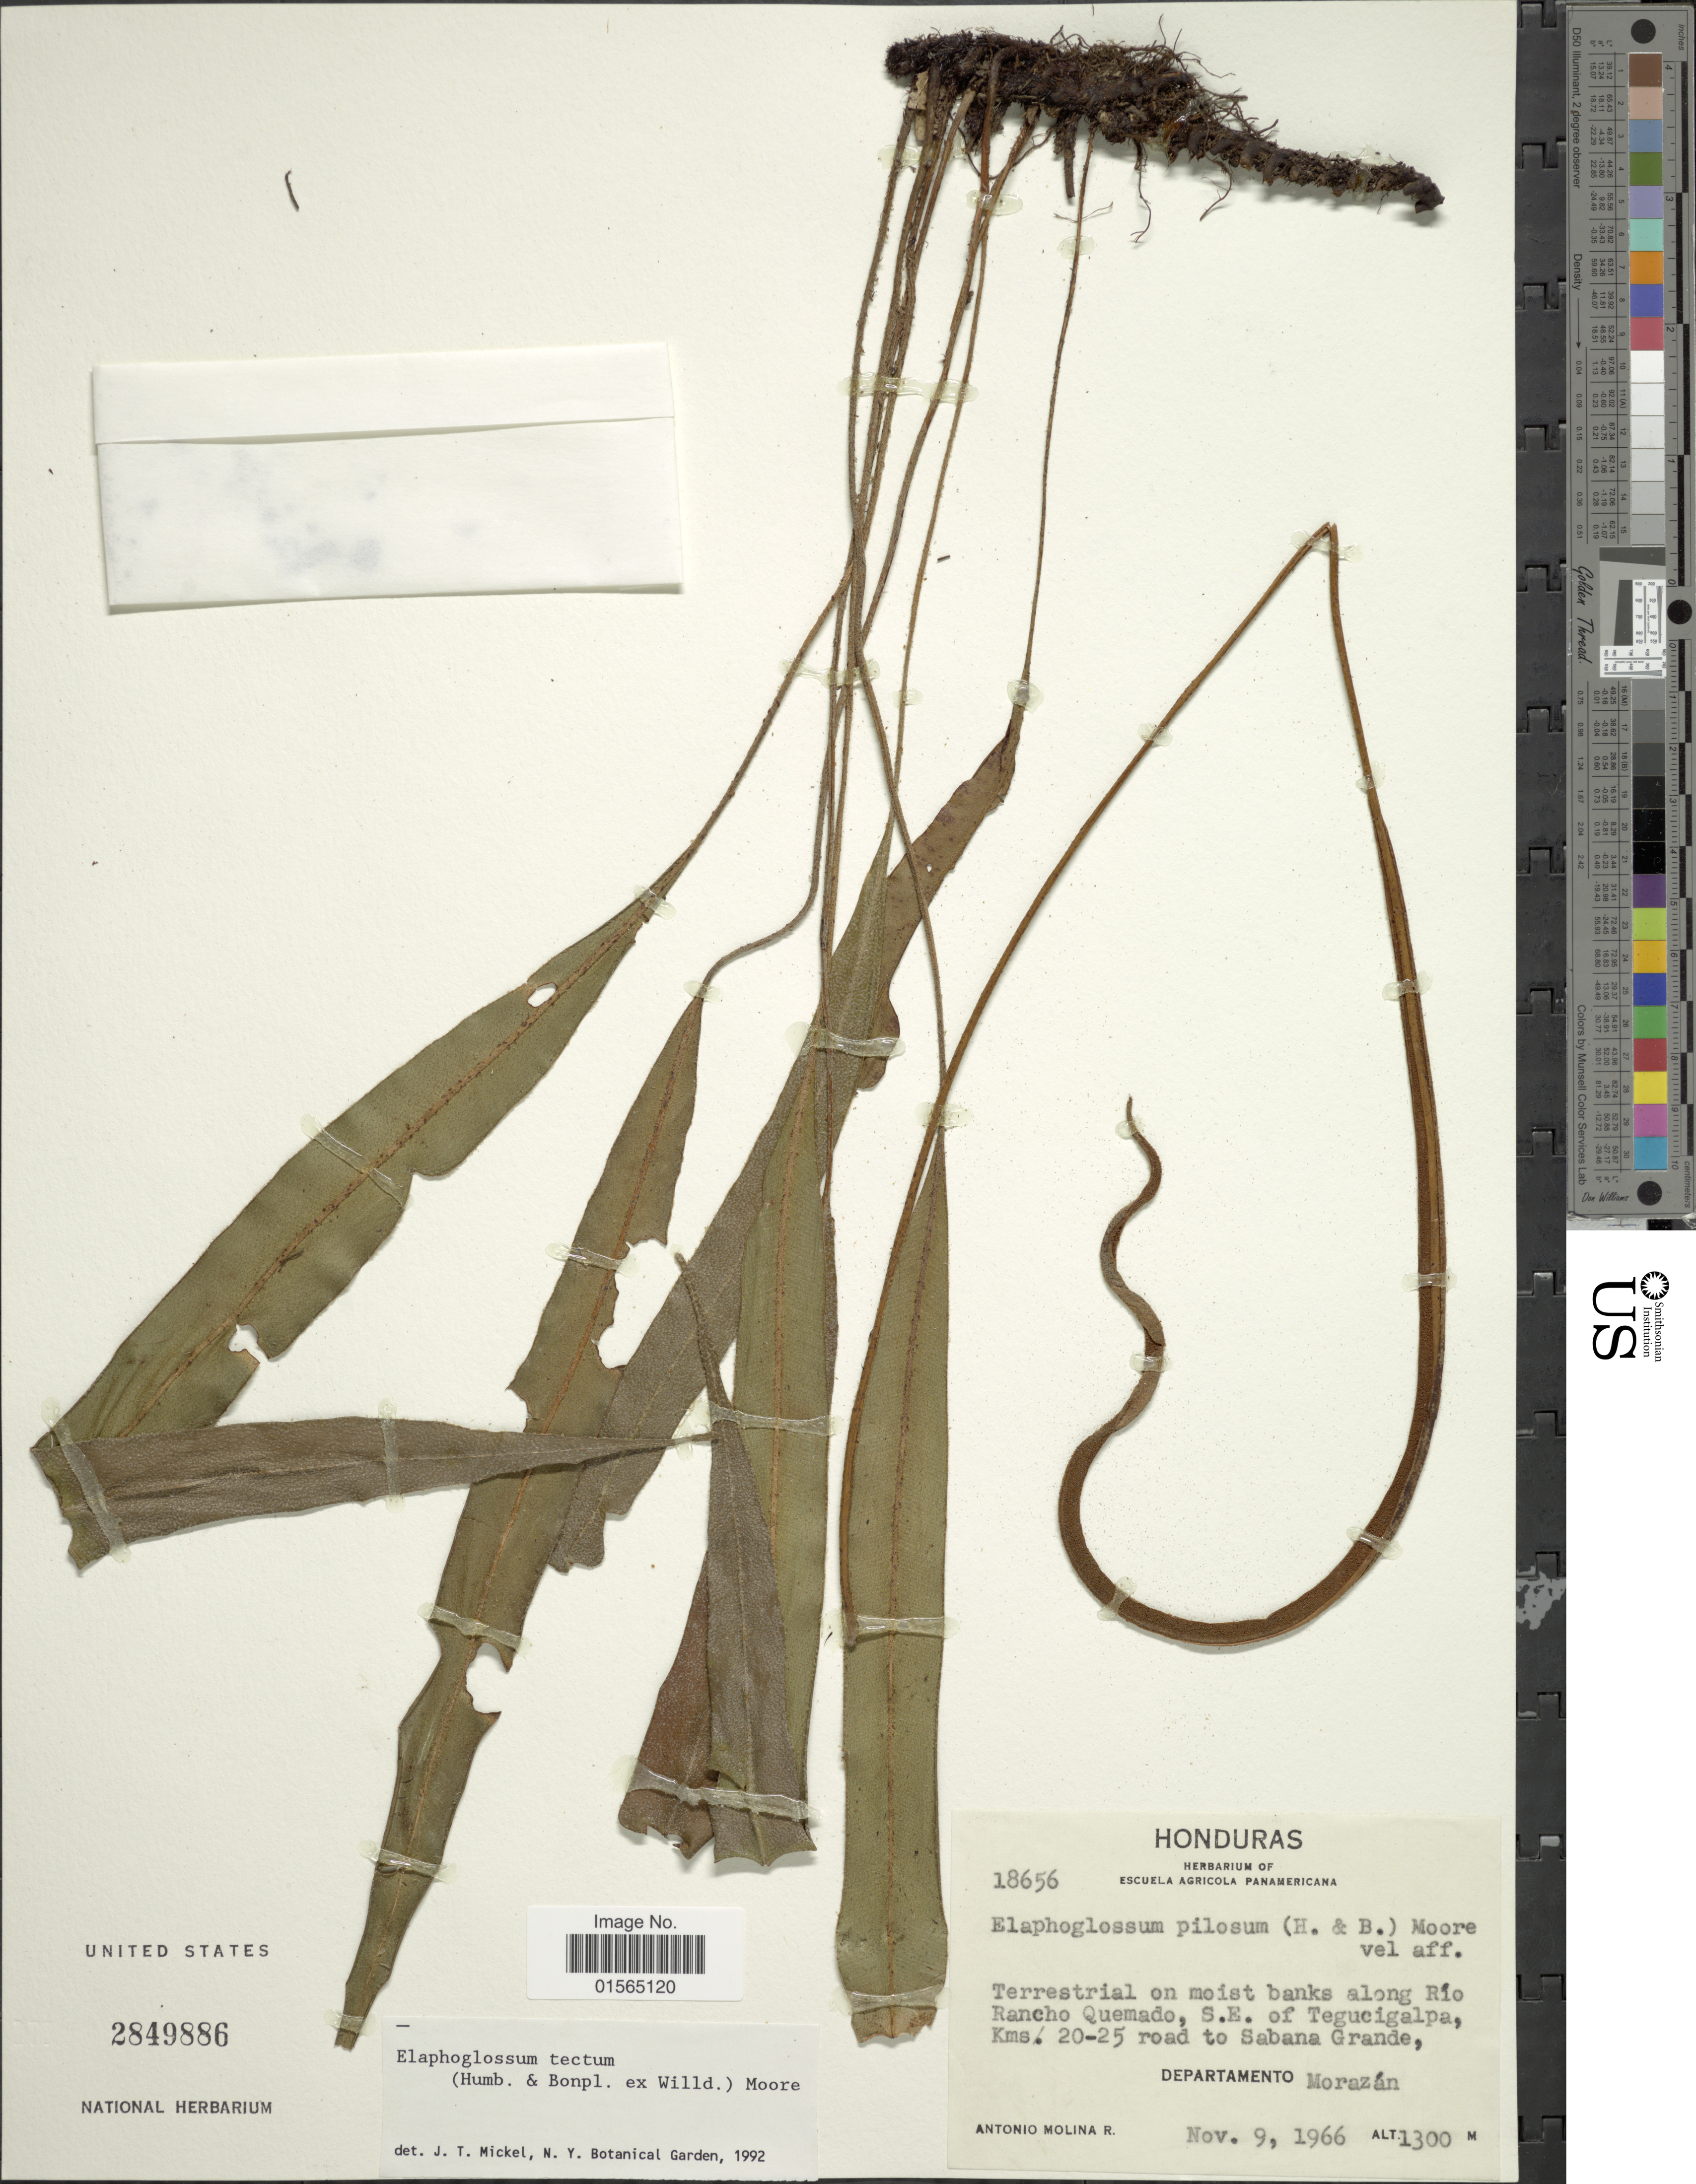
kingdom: Plantae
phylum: Tracheophyta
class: Polypodiopsida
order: Polypodiales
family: Dryopteridaceae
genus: Elaphoglossum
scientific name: Elaphoglossum tectum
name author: (Humb. & Bonpl.) Moore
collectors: A. Molina R.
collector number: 18656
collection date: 1966-11-09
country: Honduras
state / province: Fco. Morazán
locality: Terrestrial on moist banks along Rio Rancho Quemado, S. E. of Tegucigalpa, Kms. 20-25 road to Sabana Grande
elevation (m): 1300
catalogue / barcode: US 2849886